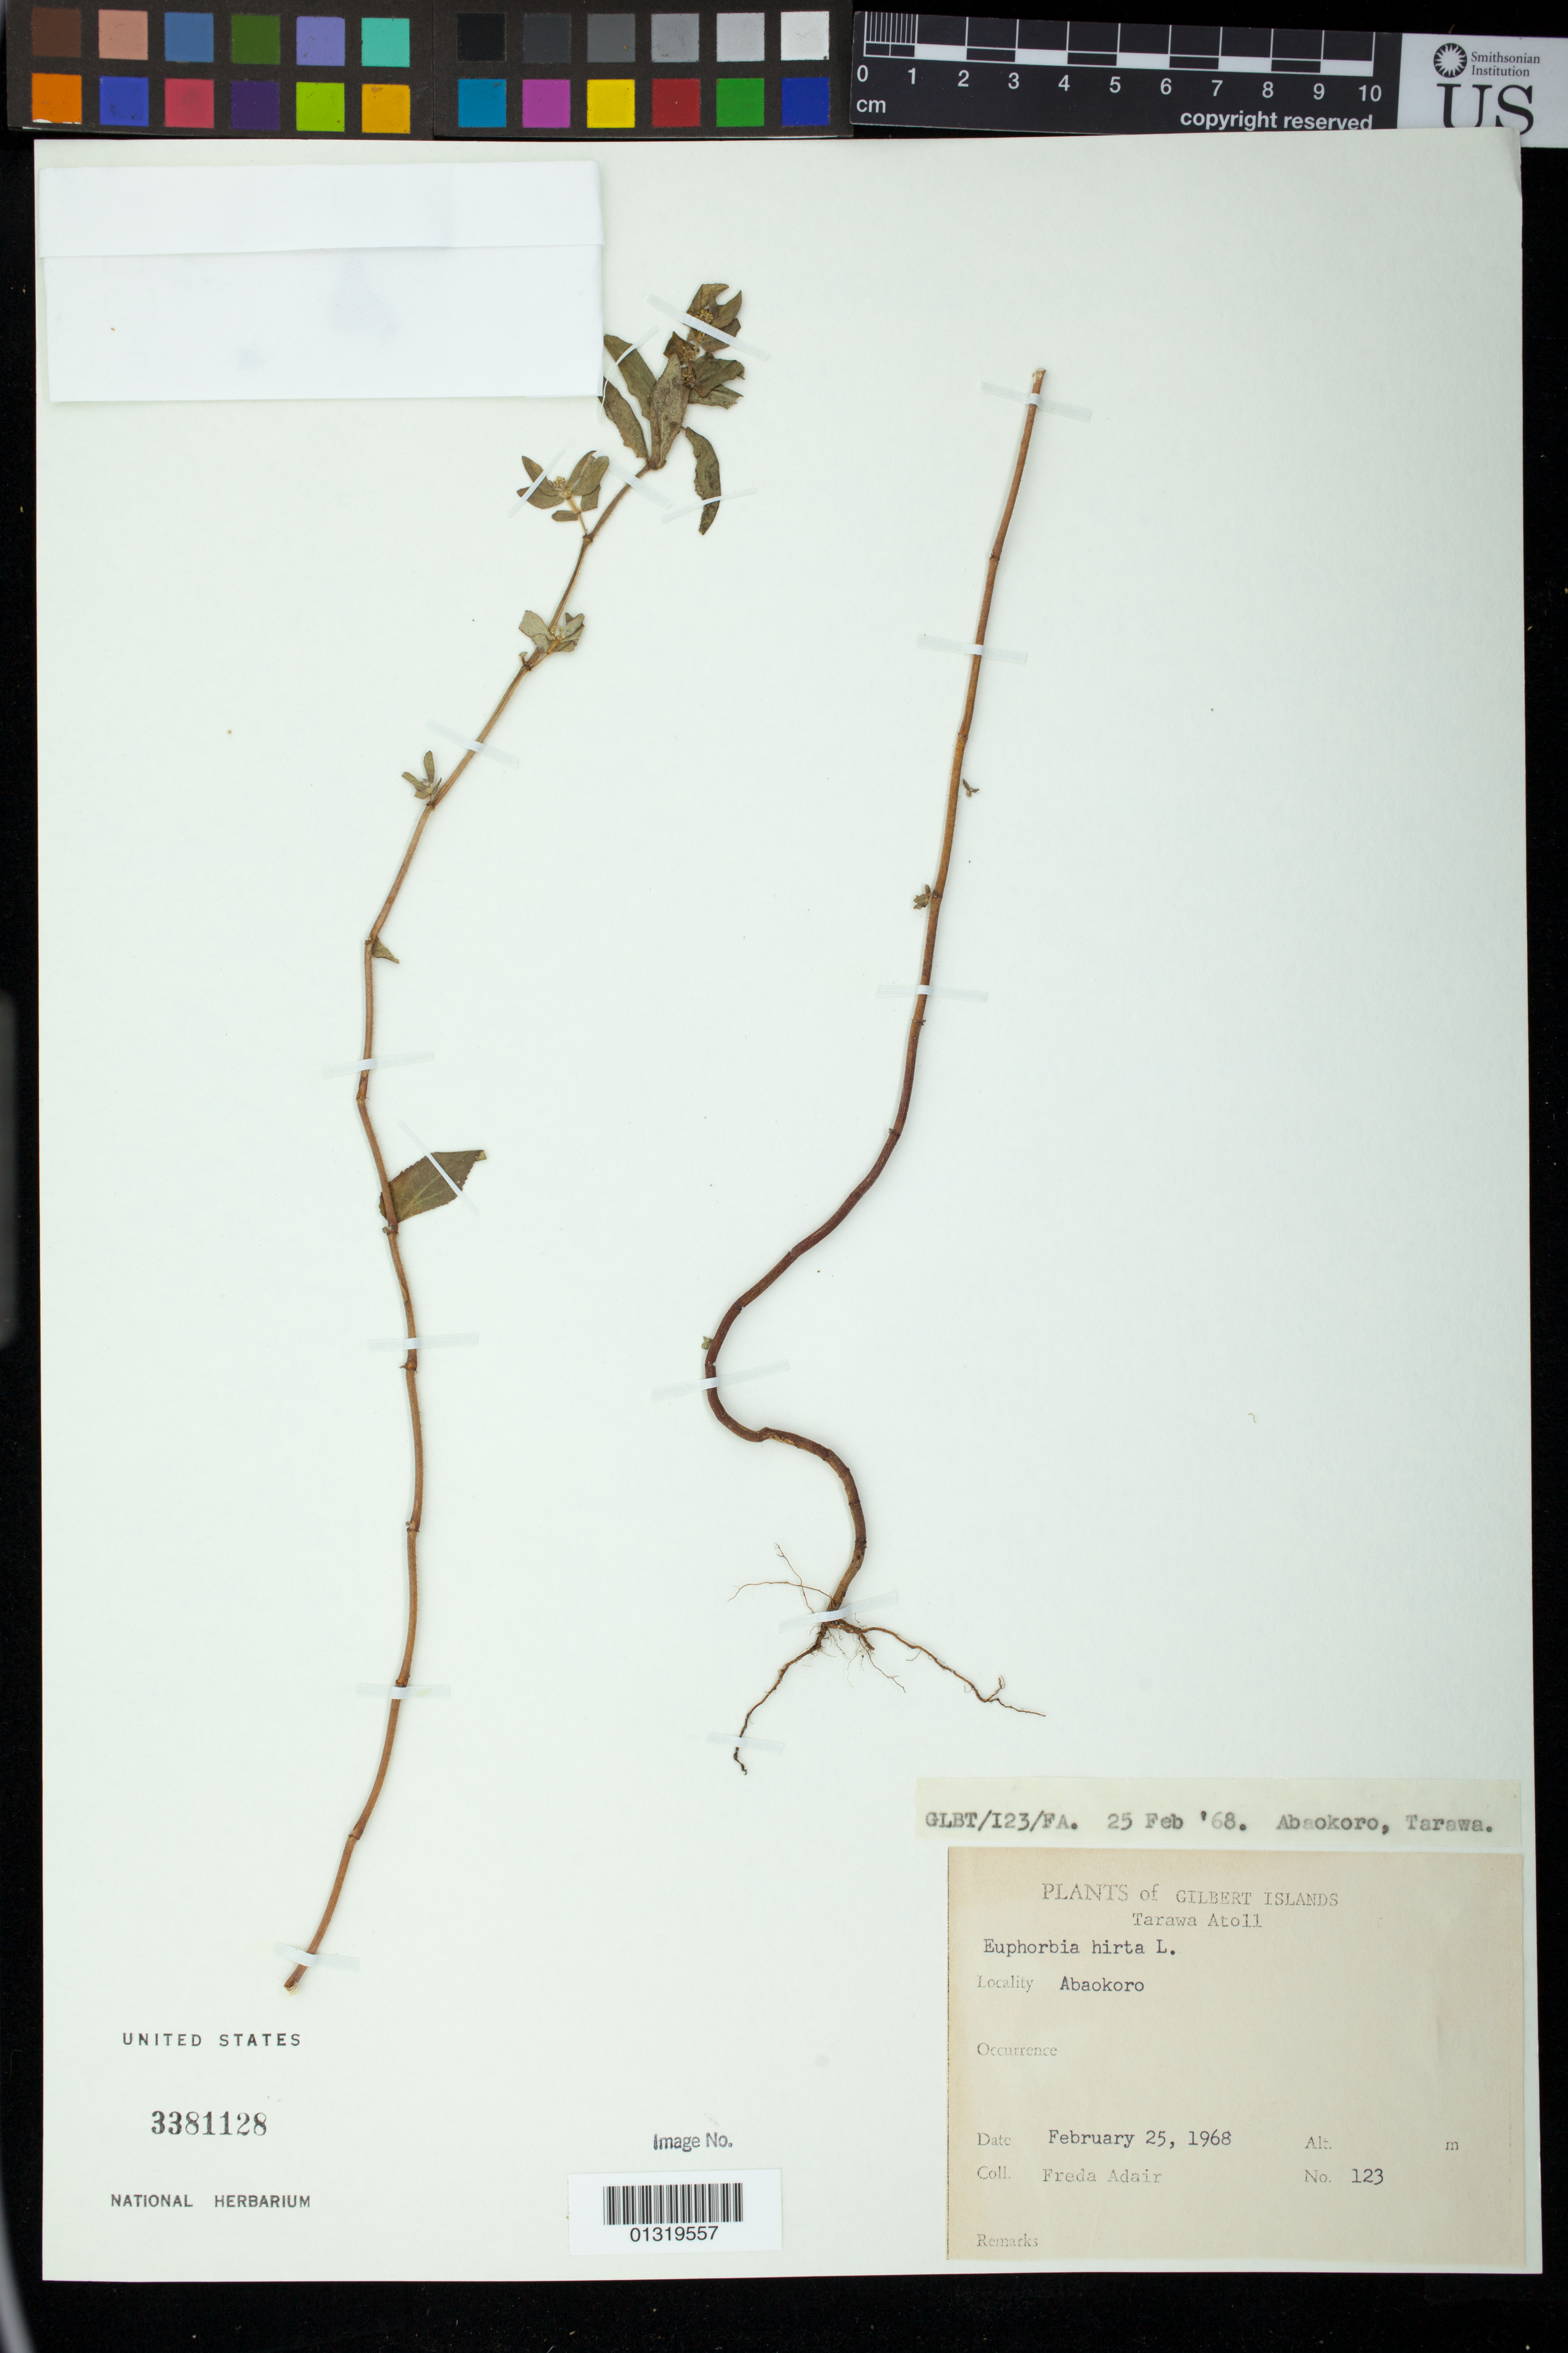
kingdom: Plantae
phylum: Tracheophyta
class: Magnoliopsida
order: Malpighiales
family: Euphorbiaceae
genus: Euphorbia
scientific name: Euphorbia hirta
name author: L.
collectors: F. Adair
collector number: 123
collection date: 1968-02-25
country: Kiribati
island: Tarawa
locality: Tarawa Atoll, Abaokoro.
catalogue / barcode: US 3381128